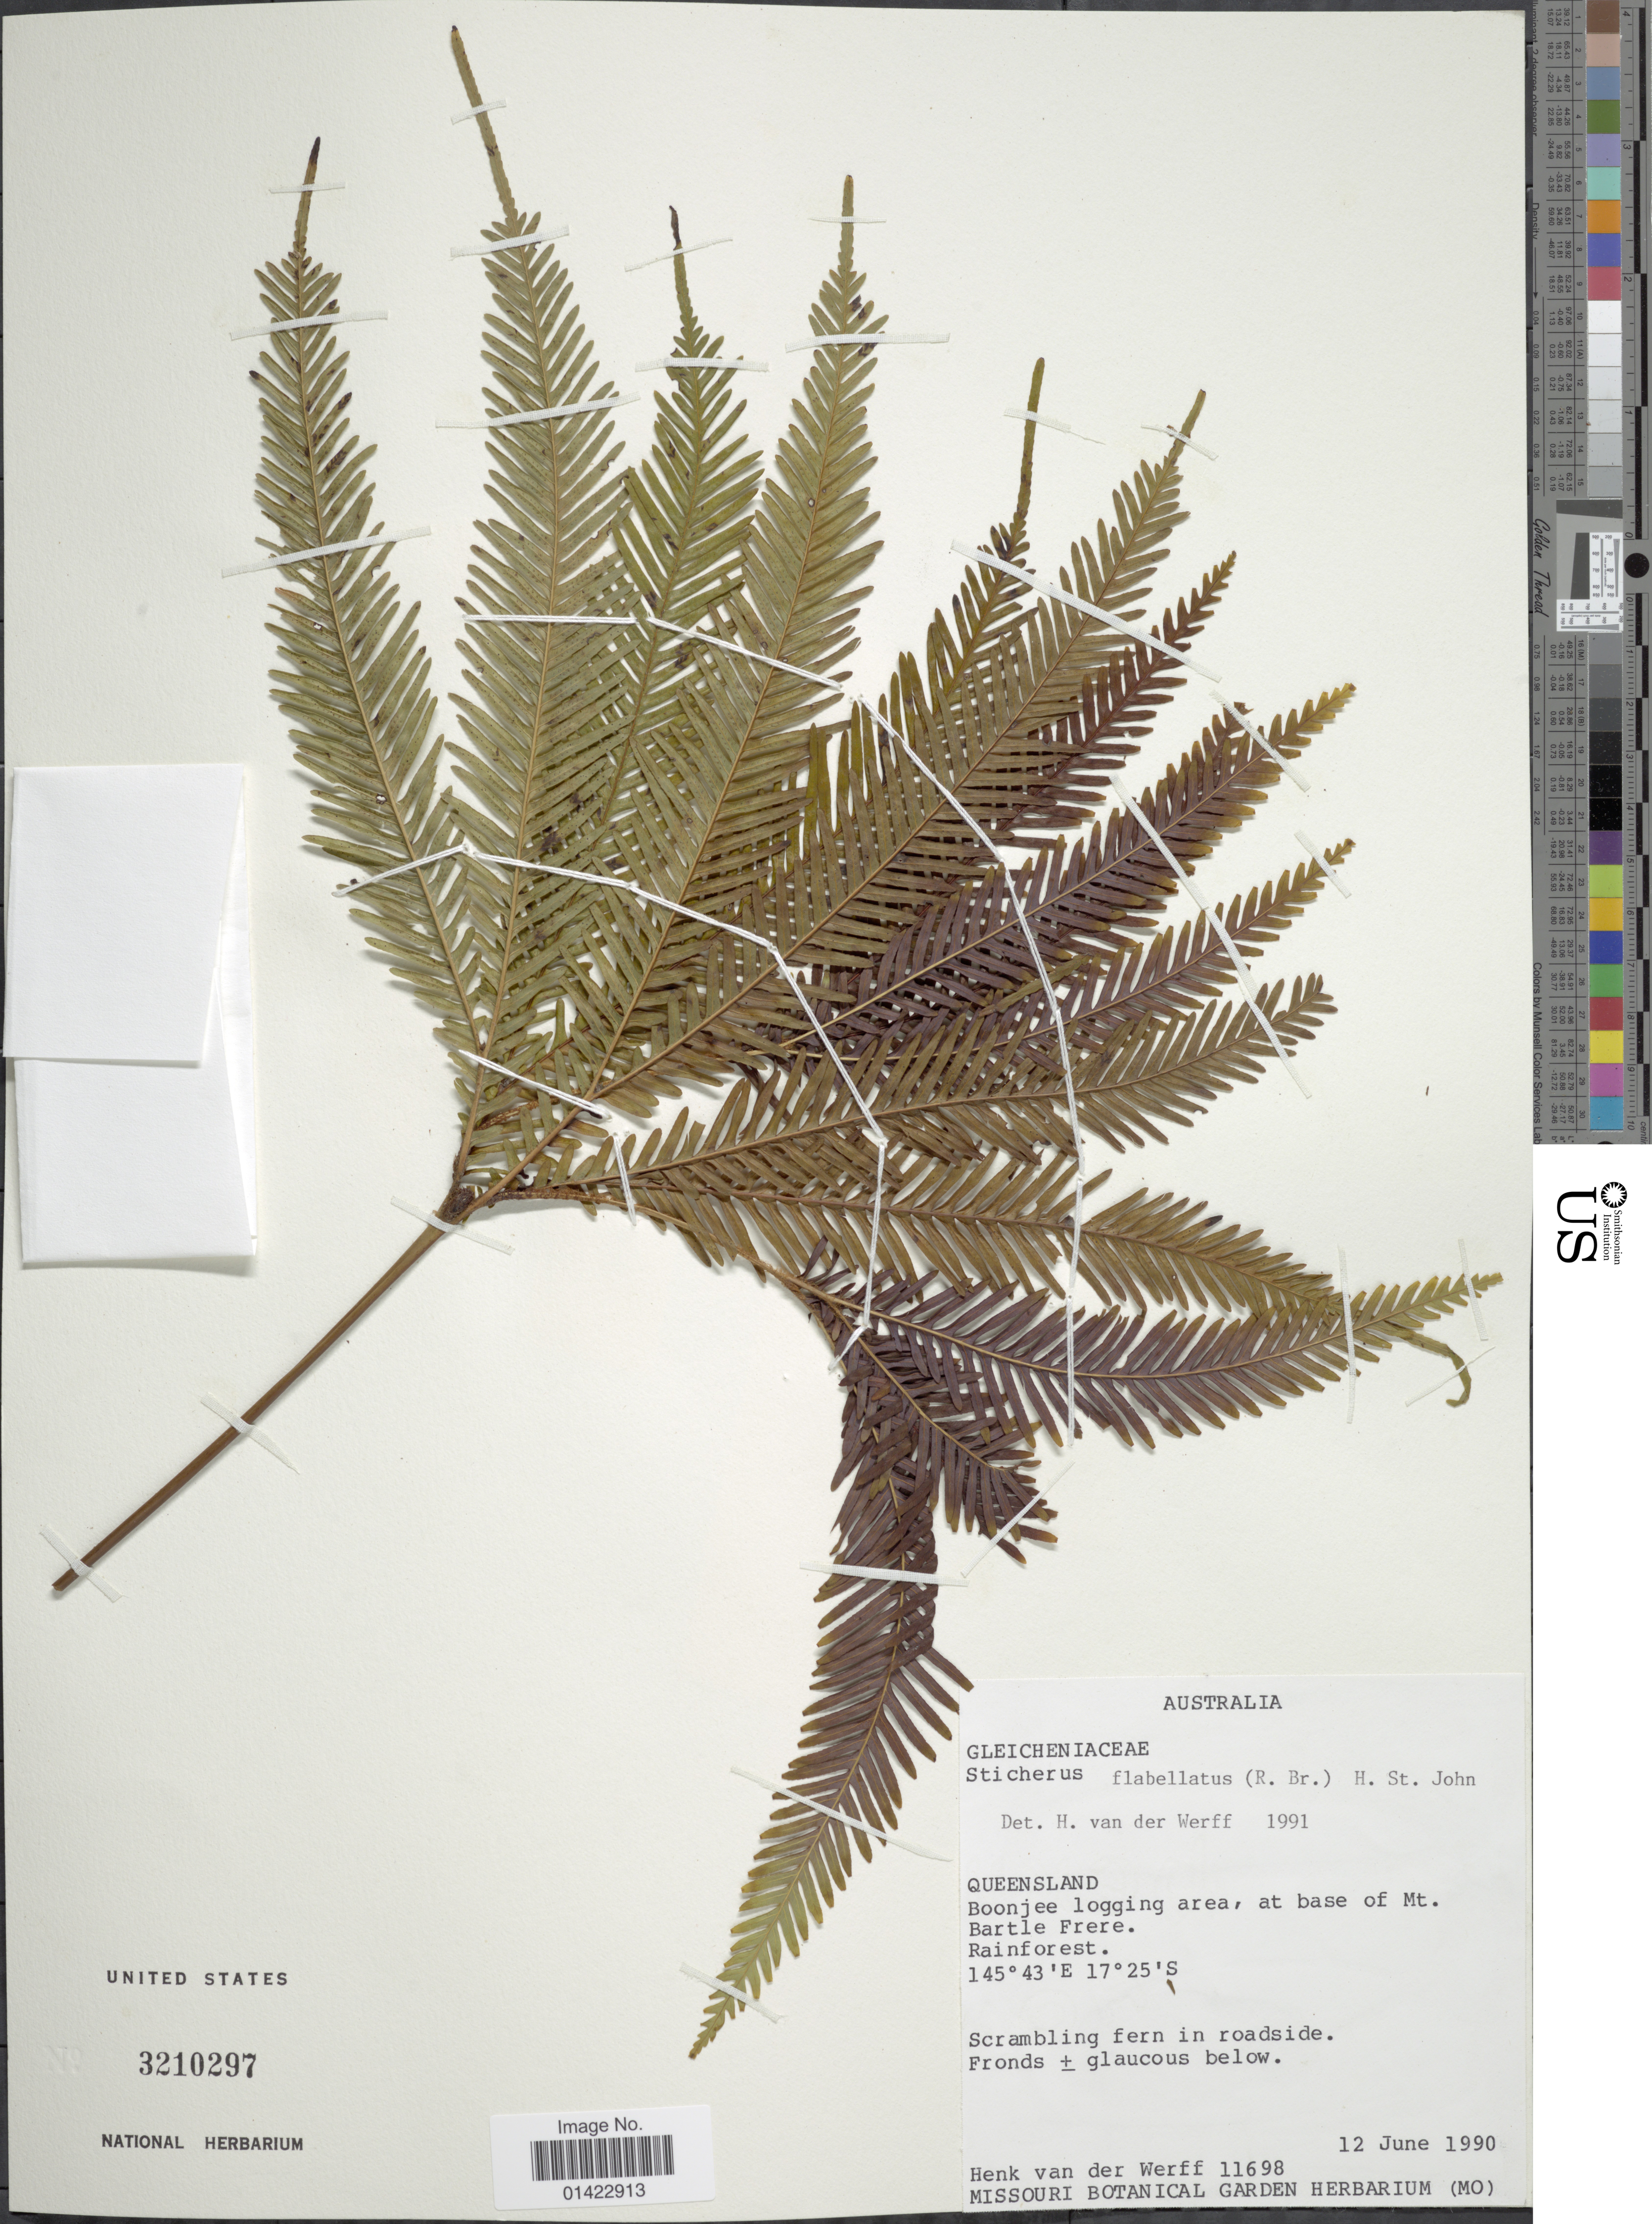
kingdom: Plantae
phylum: Tracheophyta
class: Polypodiopsida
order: Gleicheniales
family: Gleicheniaceae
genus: Sticherus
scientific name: Sticherus flabellatus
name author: (R. Br.) H. St. John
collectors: H. van der Werff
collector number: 11698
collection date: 1990-06-12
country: Australia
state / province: Queensland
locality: Boonjee logging area, at base of Mt. Bartle Frere.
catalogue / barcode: US 3210297